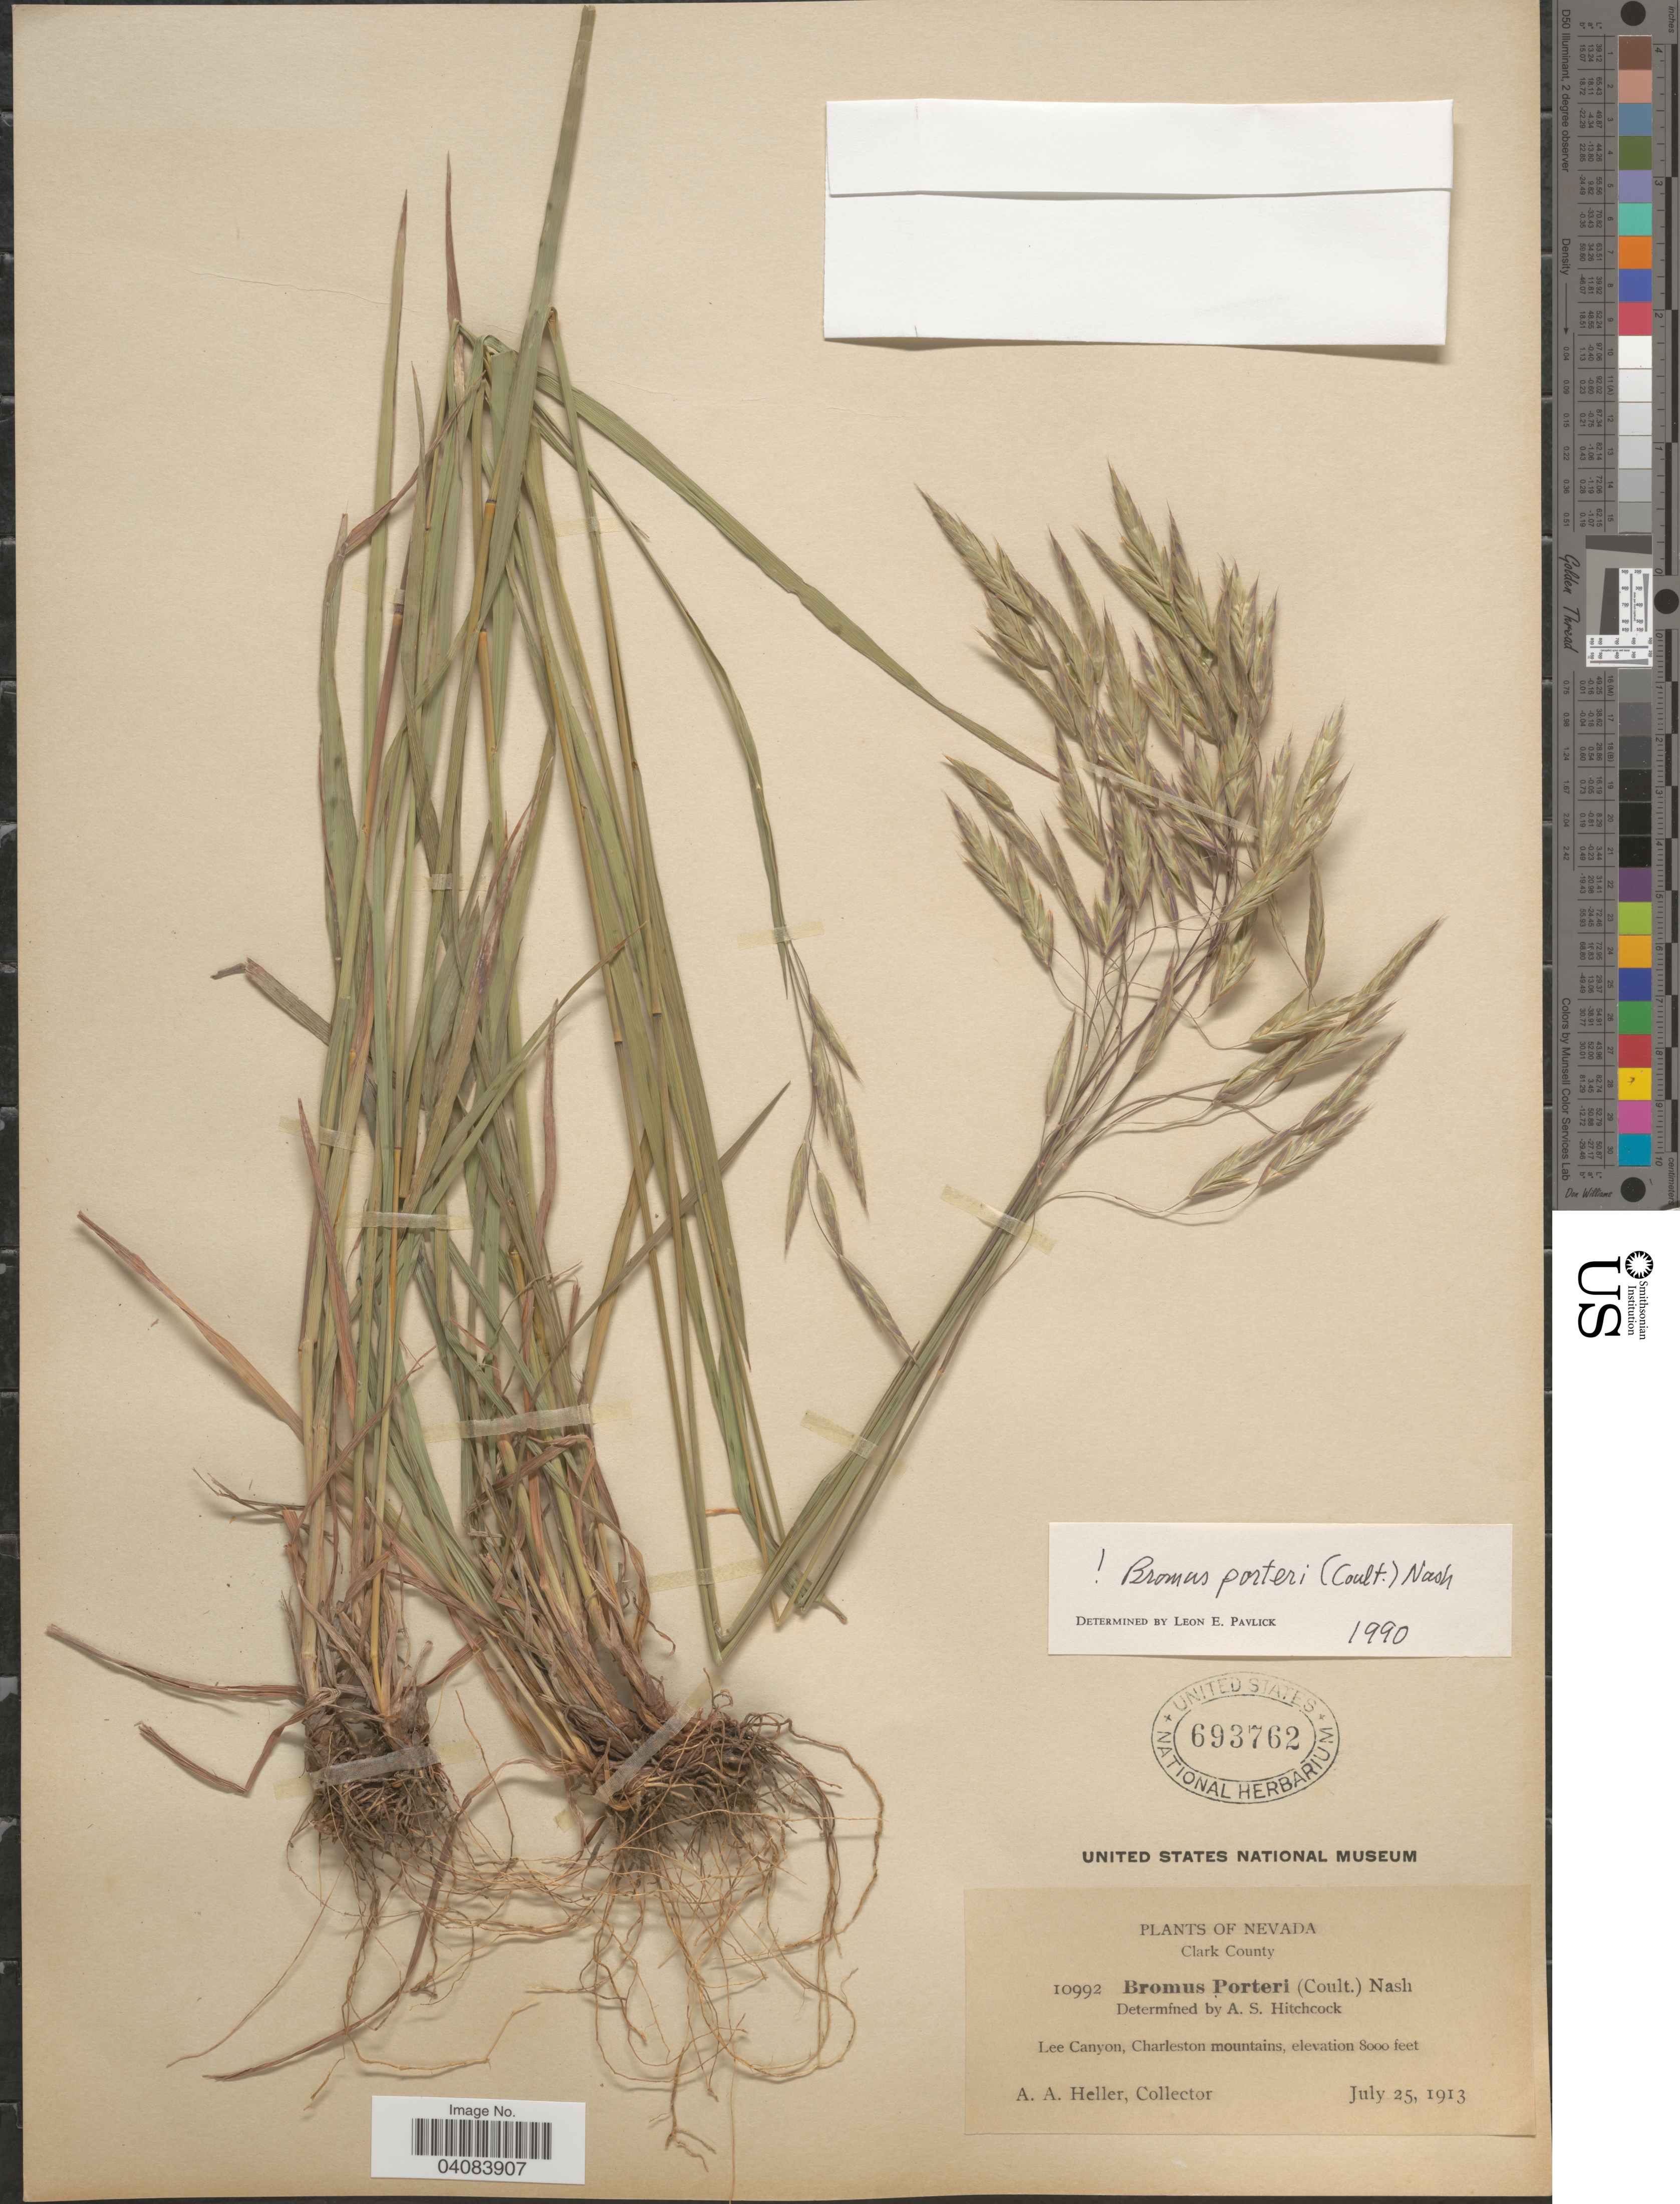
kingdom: Plantae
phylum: Tracheophyta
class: Liliopsida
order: Poales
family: Poaceae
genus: Bromus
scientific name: Bromus porteri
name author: (J.M. Coult.) Nash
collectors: A. A. Heller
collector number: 10992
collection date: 1913-07-25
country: United States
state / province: Nevada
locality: Clark County. Lee Canyon, Charleston mountains.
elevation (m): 2438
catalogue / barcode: US 693762